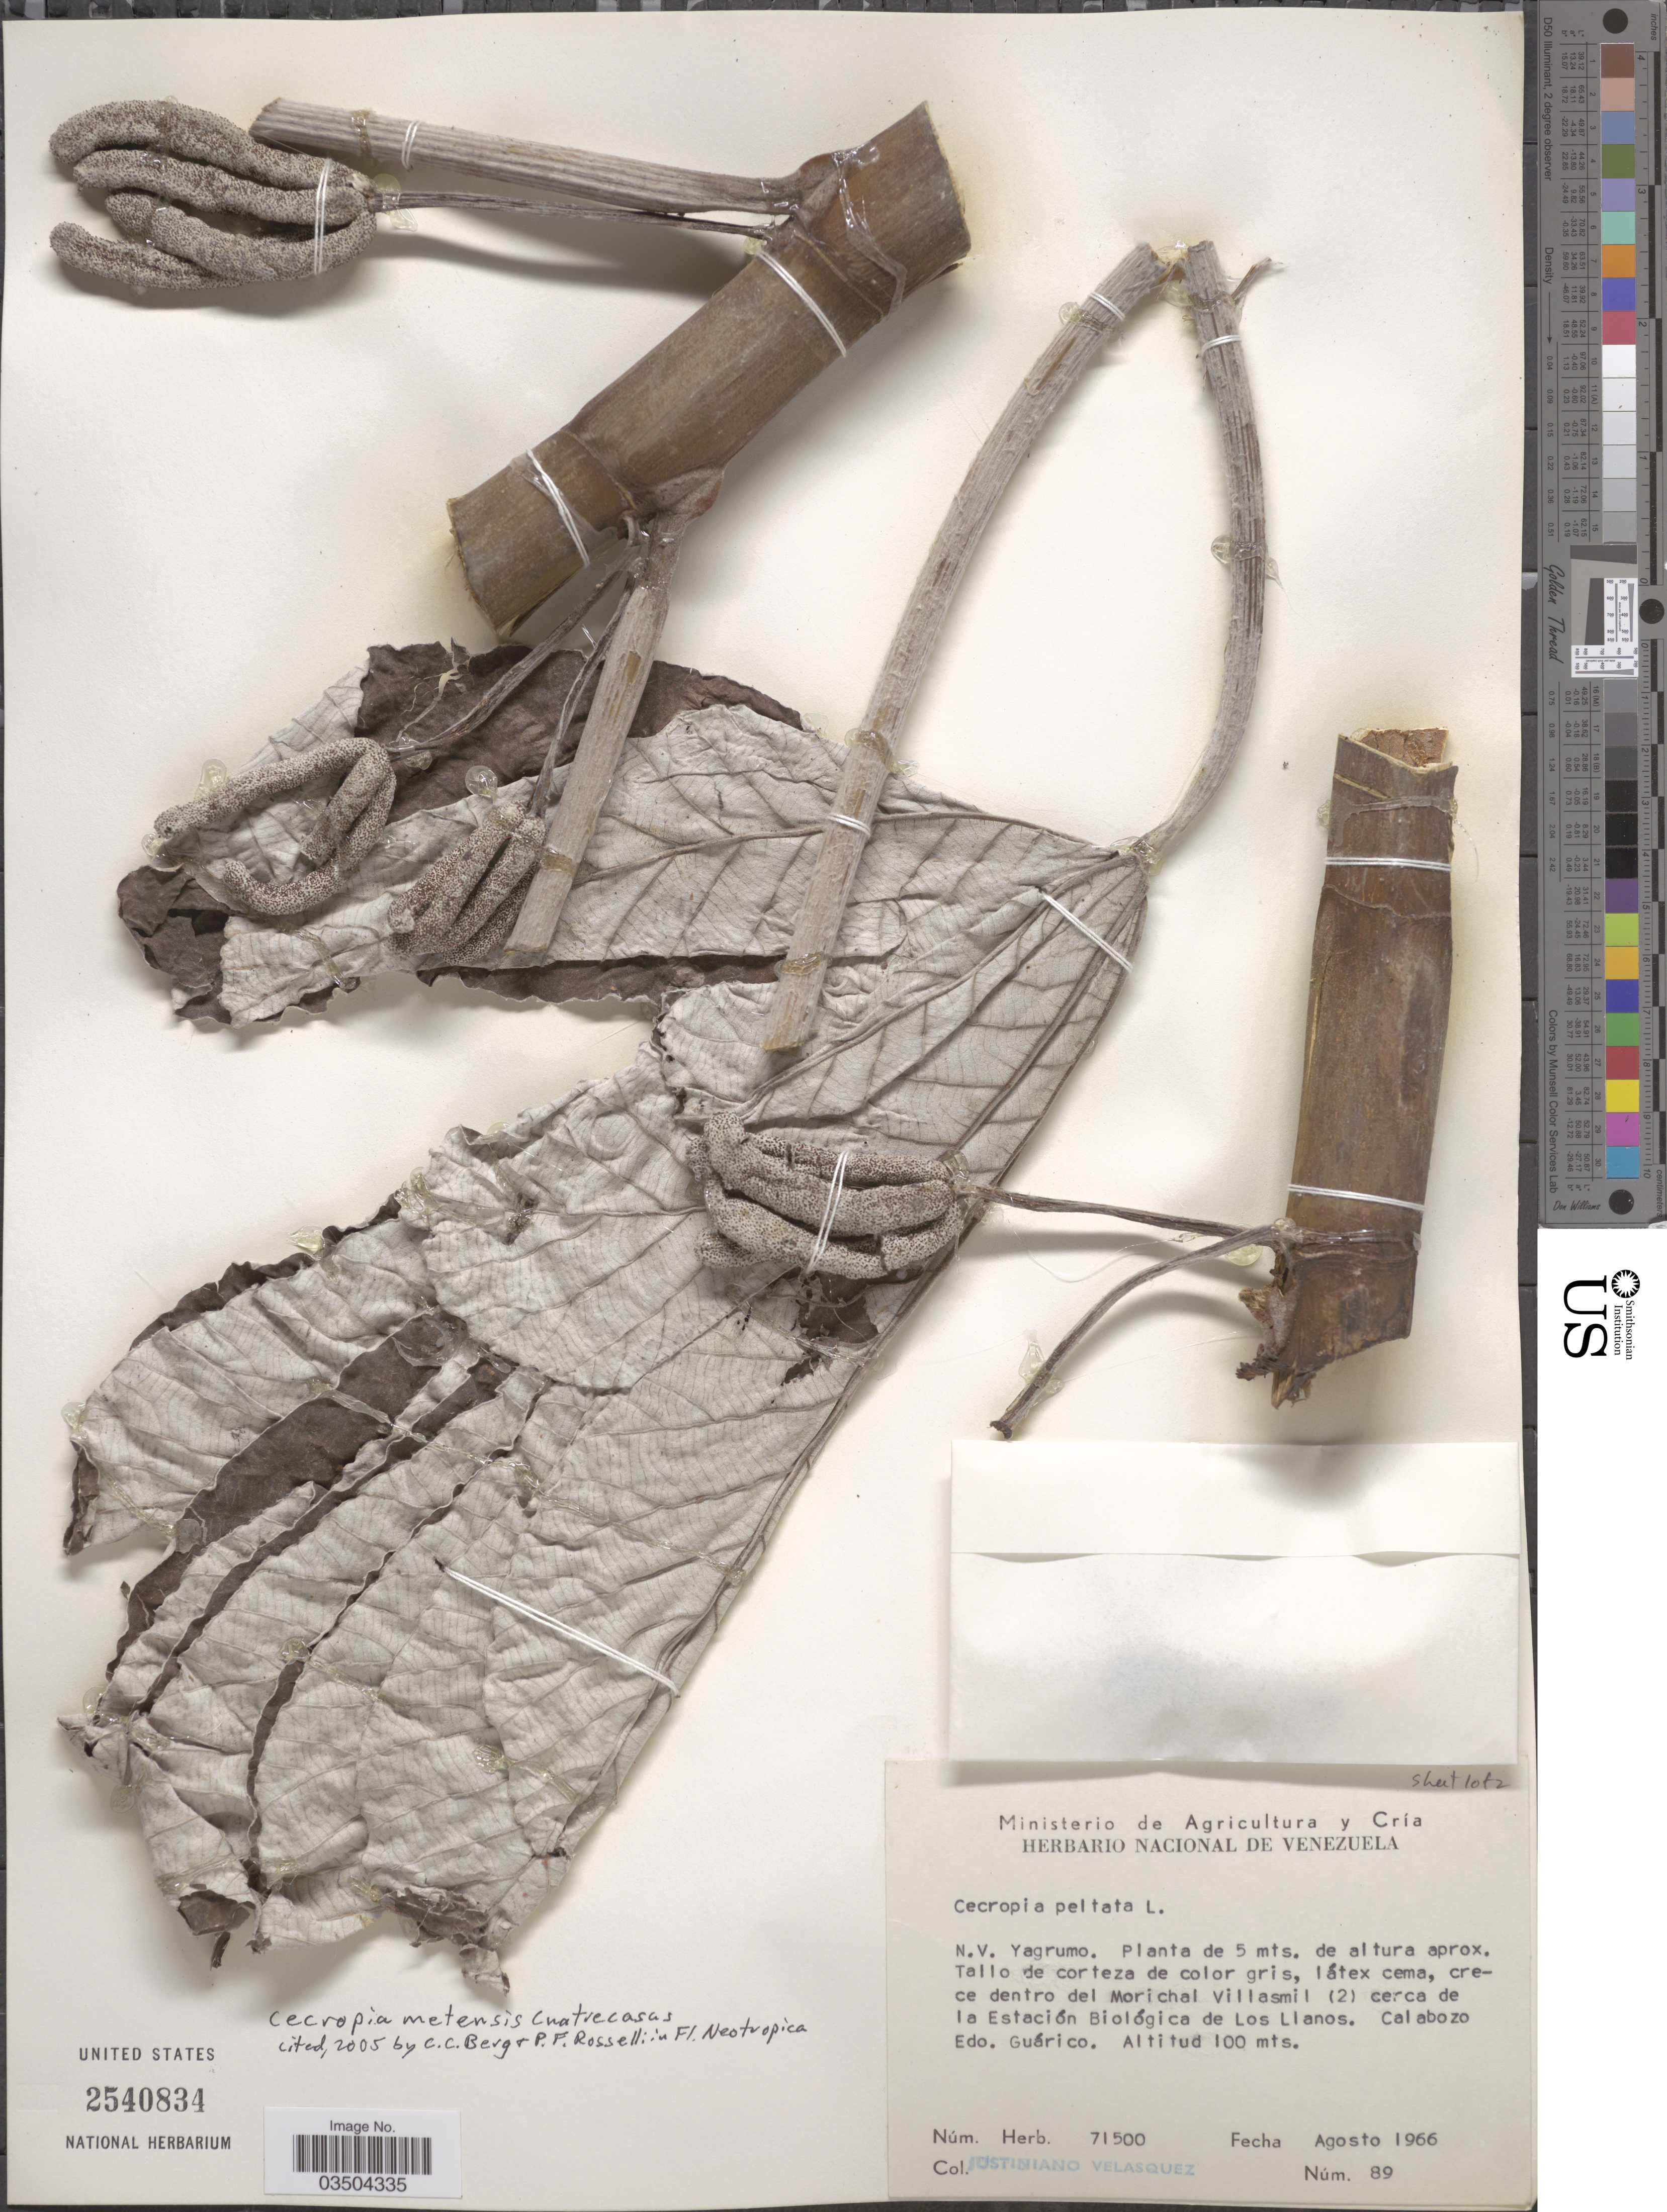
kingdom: Plantae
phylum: Tracheophyta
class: Magnoliopsida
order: Rosales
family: Urticaceae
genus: Cecropia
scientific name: Cecropia metensis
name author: Cuatrec.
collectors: J. Velasquez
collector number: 89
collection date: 1966-08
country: Venezuela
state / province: Guarico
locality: Crece dentro del Morichal Villasmil (2) cerca de la Estación Biológica de Los Llanos. Calabozo Edo. Guárico.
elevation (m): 100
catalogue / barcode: US 2540834